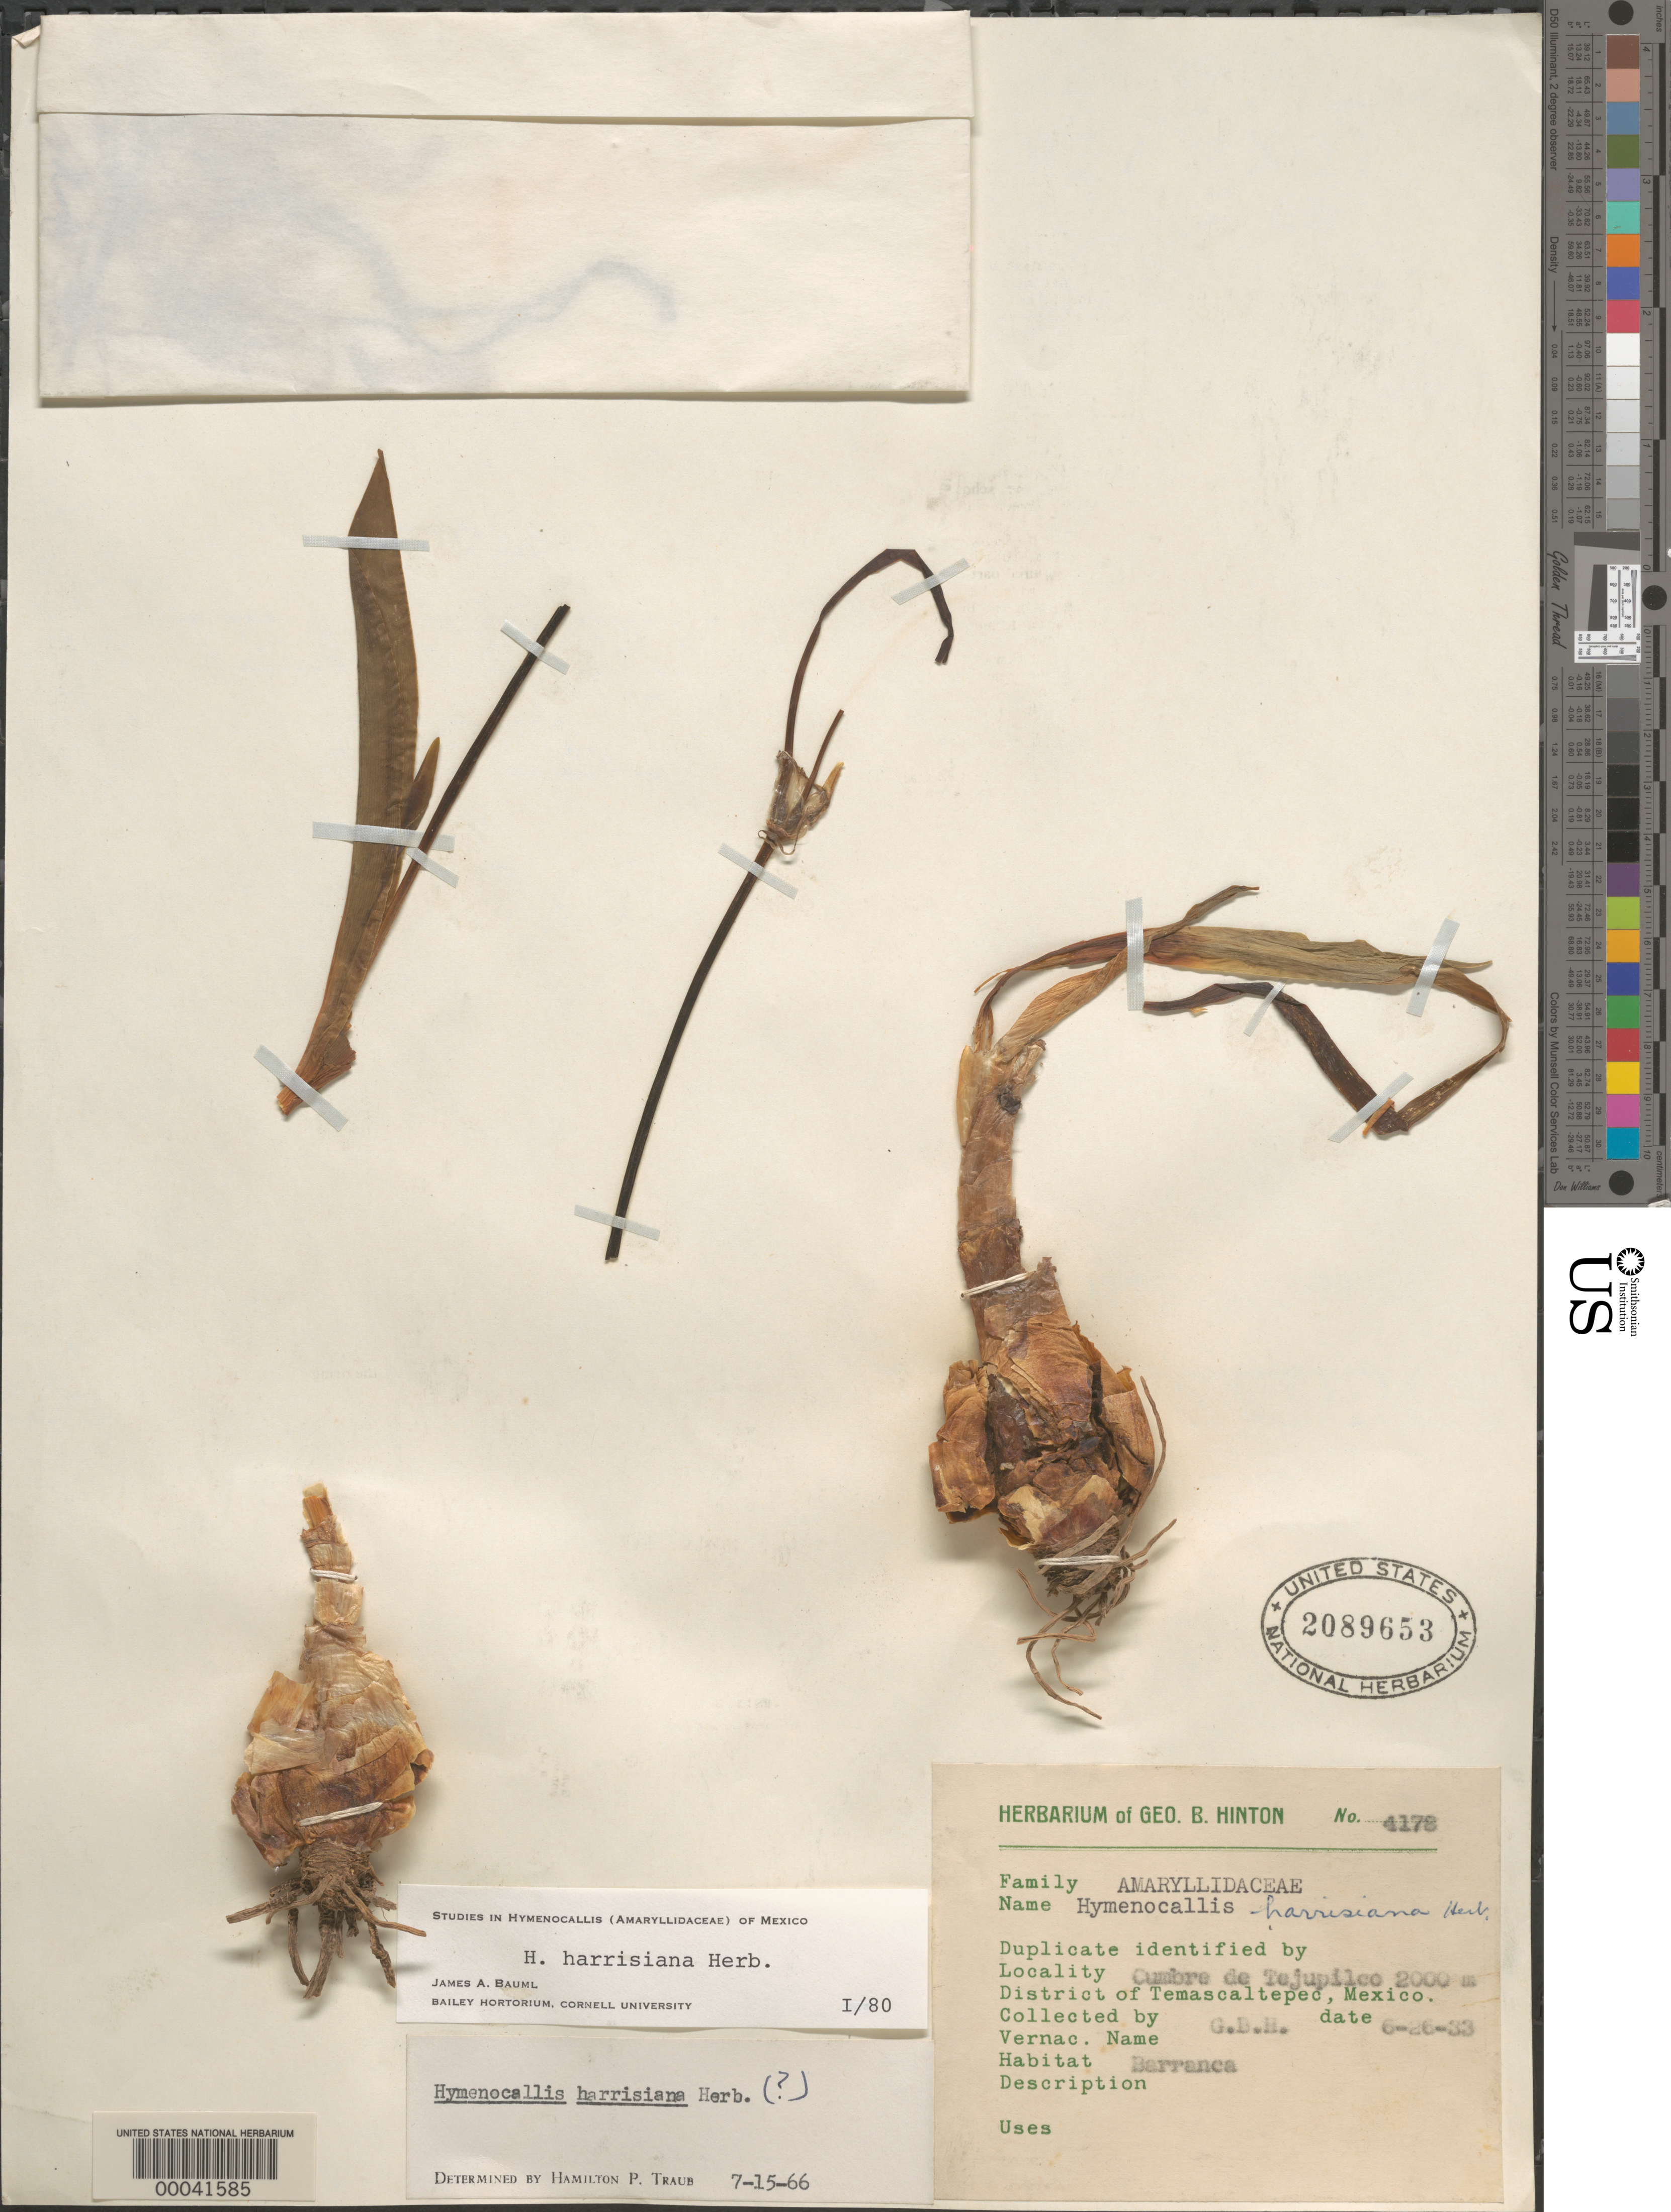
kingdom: Plantae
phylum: Tracheophyta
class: Liliopsida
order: Asparagales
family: Amaryllidaceae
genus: Hymenocallis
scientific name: Hymenocallis harrisiana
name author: Herb.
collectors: G. B. Hinton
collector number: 4178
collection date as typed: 26 Jun 1933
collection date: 1933-06-26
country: Mexico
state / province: México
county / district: Temascaltepec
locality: Cumbre de Tejupilco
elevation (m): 2000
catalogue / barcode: US 2089653